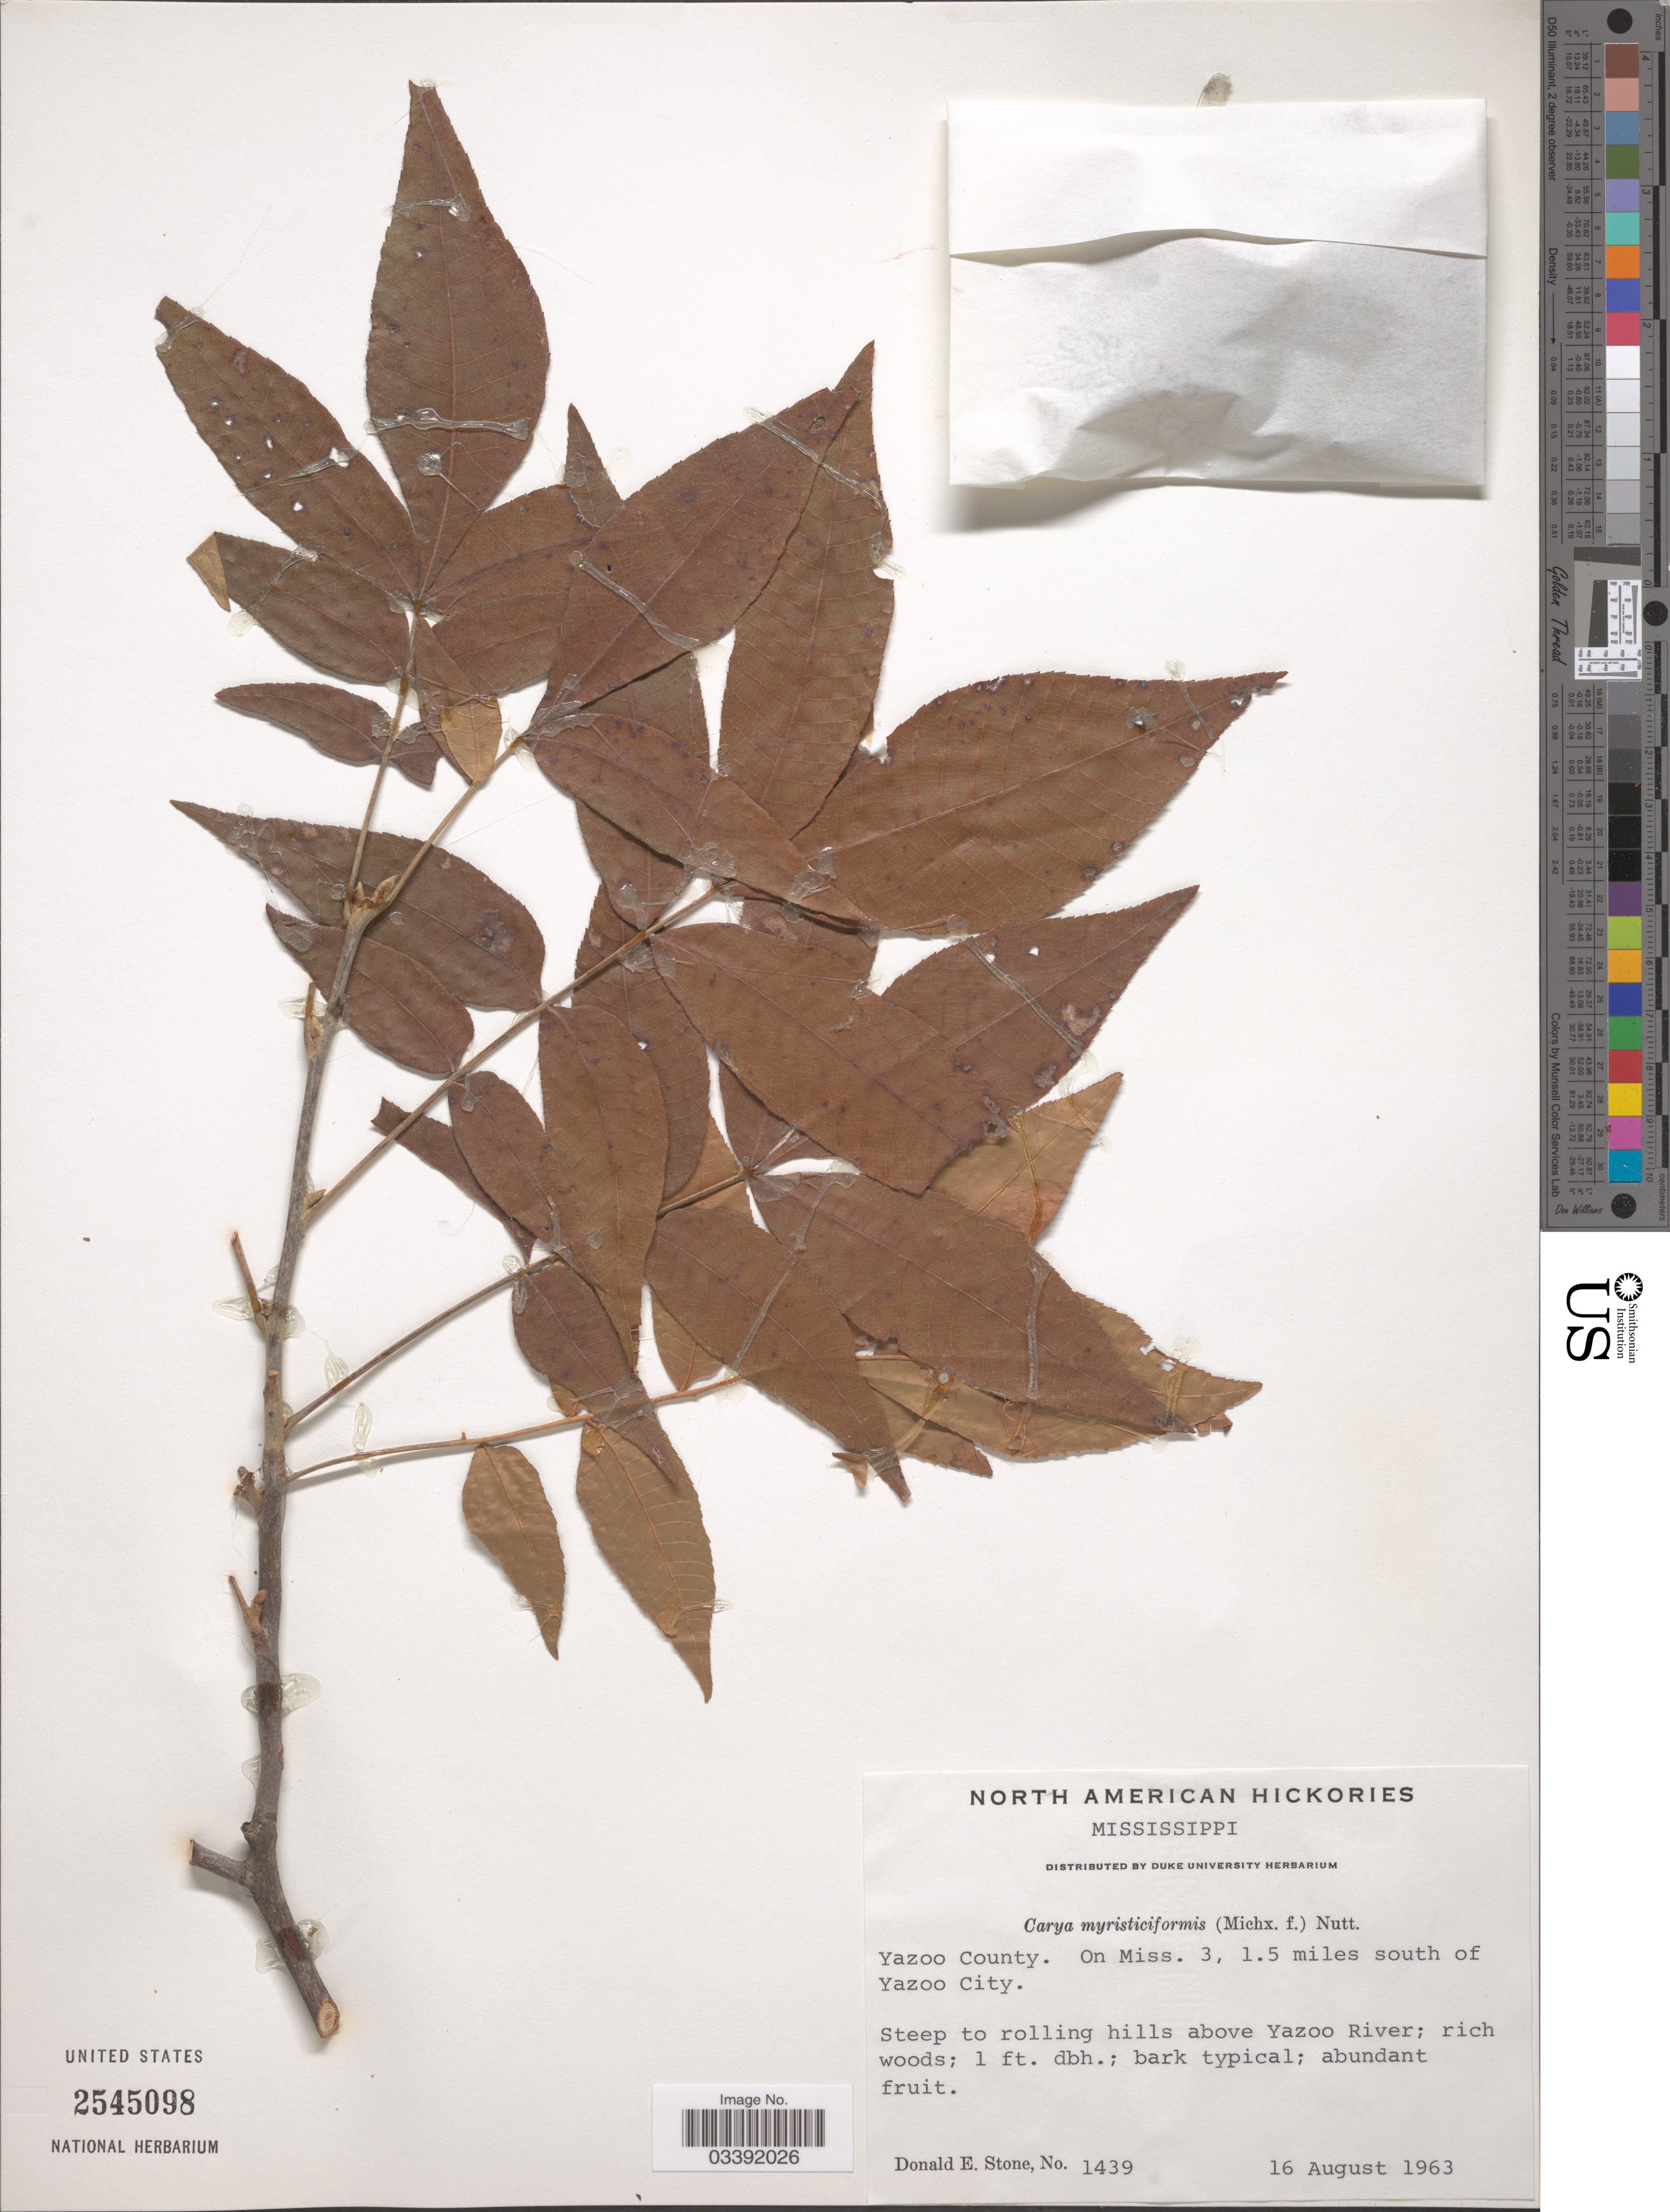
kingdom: Plantae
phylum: Tracheophyta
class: Magnoliopsida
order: Fagales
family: Juglandaceae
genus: Carya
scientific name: Carya myristiciformis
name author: (F. Michx.) Nutt.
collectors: D. Stone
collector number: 1439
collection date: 1963-08-16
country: United States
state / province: Mississippi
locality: Yazoo County. On Miss. 3, 1.5 miles south of Yazoo City. Steep to rolling hills above Yazoo River.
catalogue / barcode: US 2545098